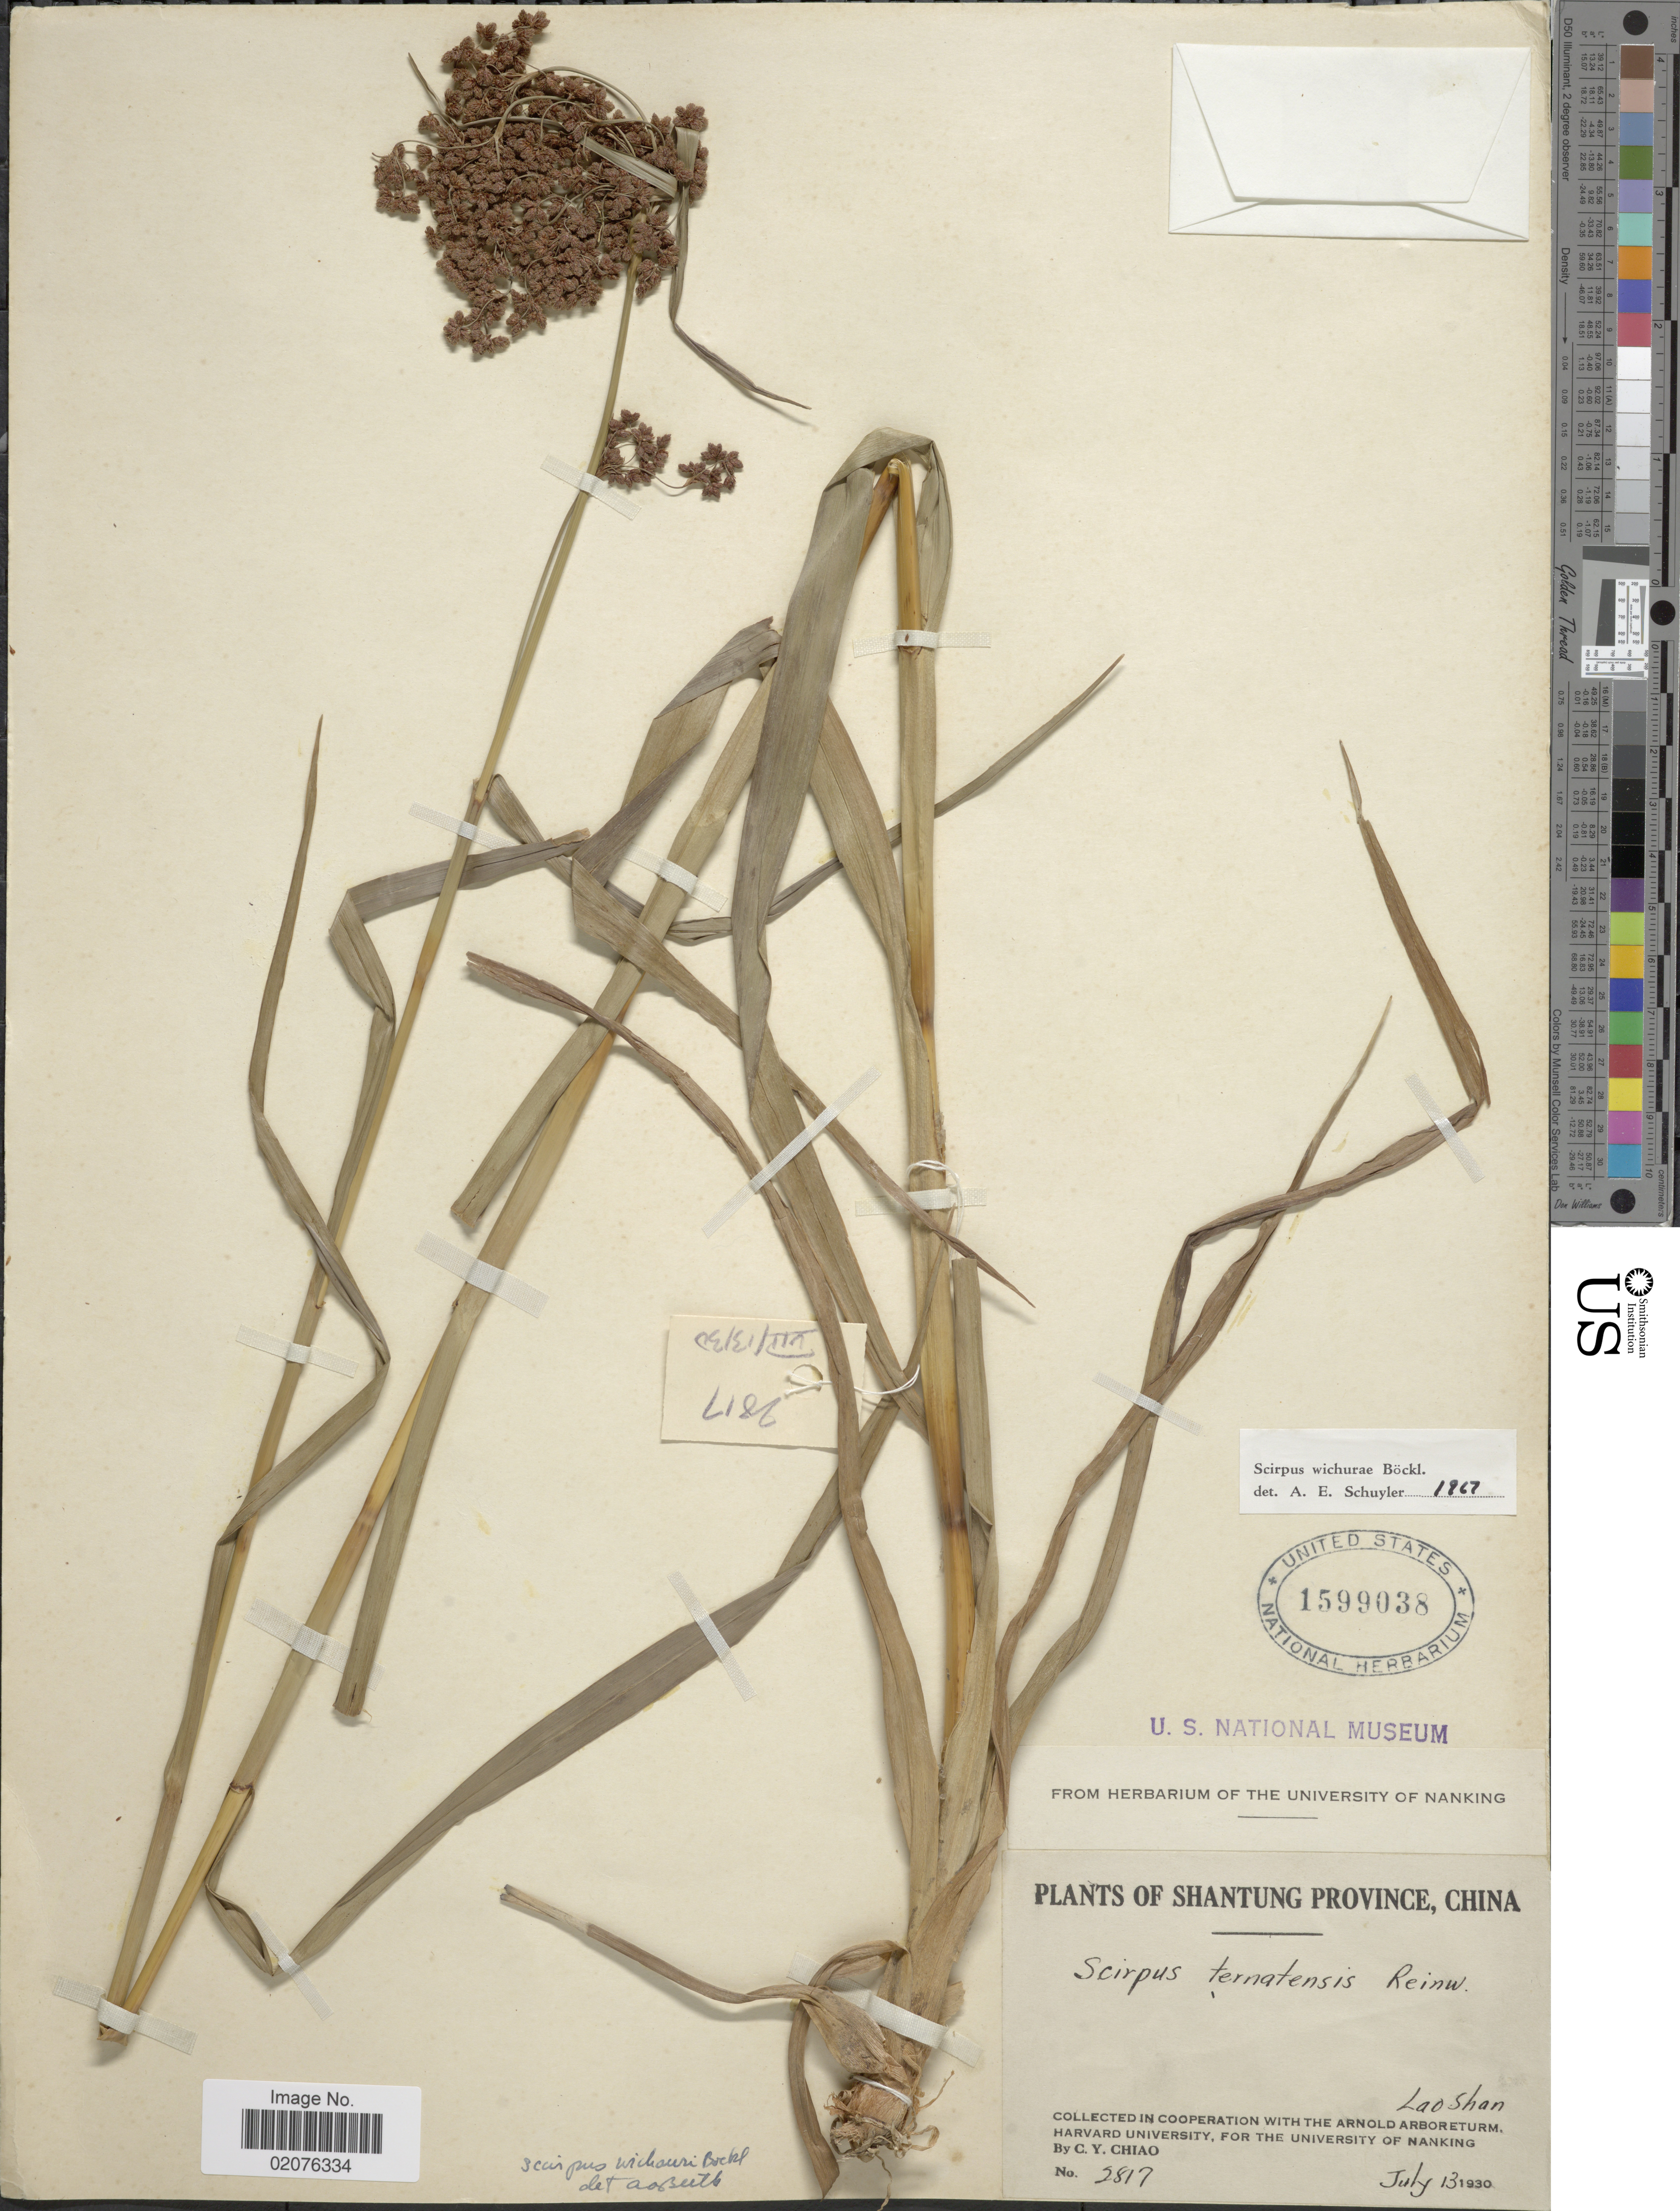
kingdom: Plantae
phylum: Tracheophyta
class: Liliopsida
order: Poales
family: Cyperaceae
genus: Scirpus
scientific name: Scirpus wichurae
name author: Boeckeler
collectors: C. Y. Chiao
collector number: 2817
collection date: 1930-07-13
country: China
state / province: Shandong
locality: Shantung Province, Lao Shan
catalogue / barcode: US 1599038